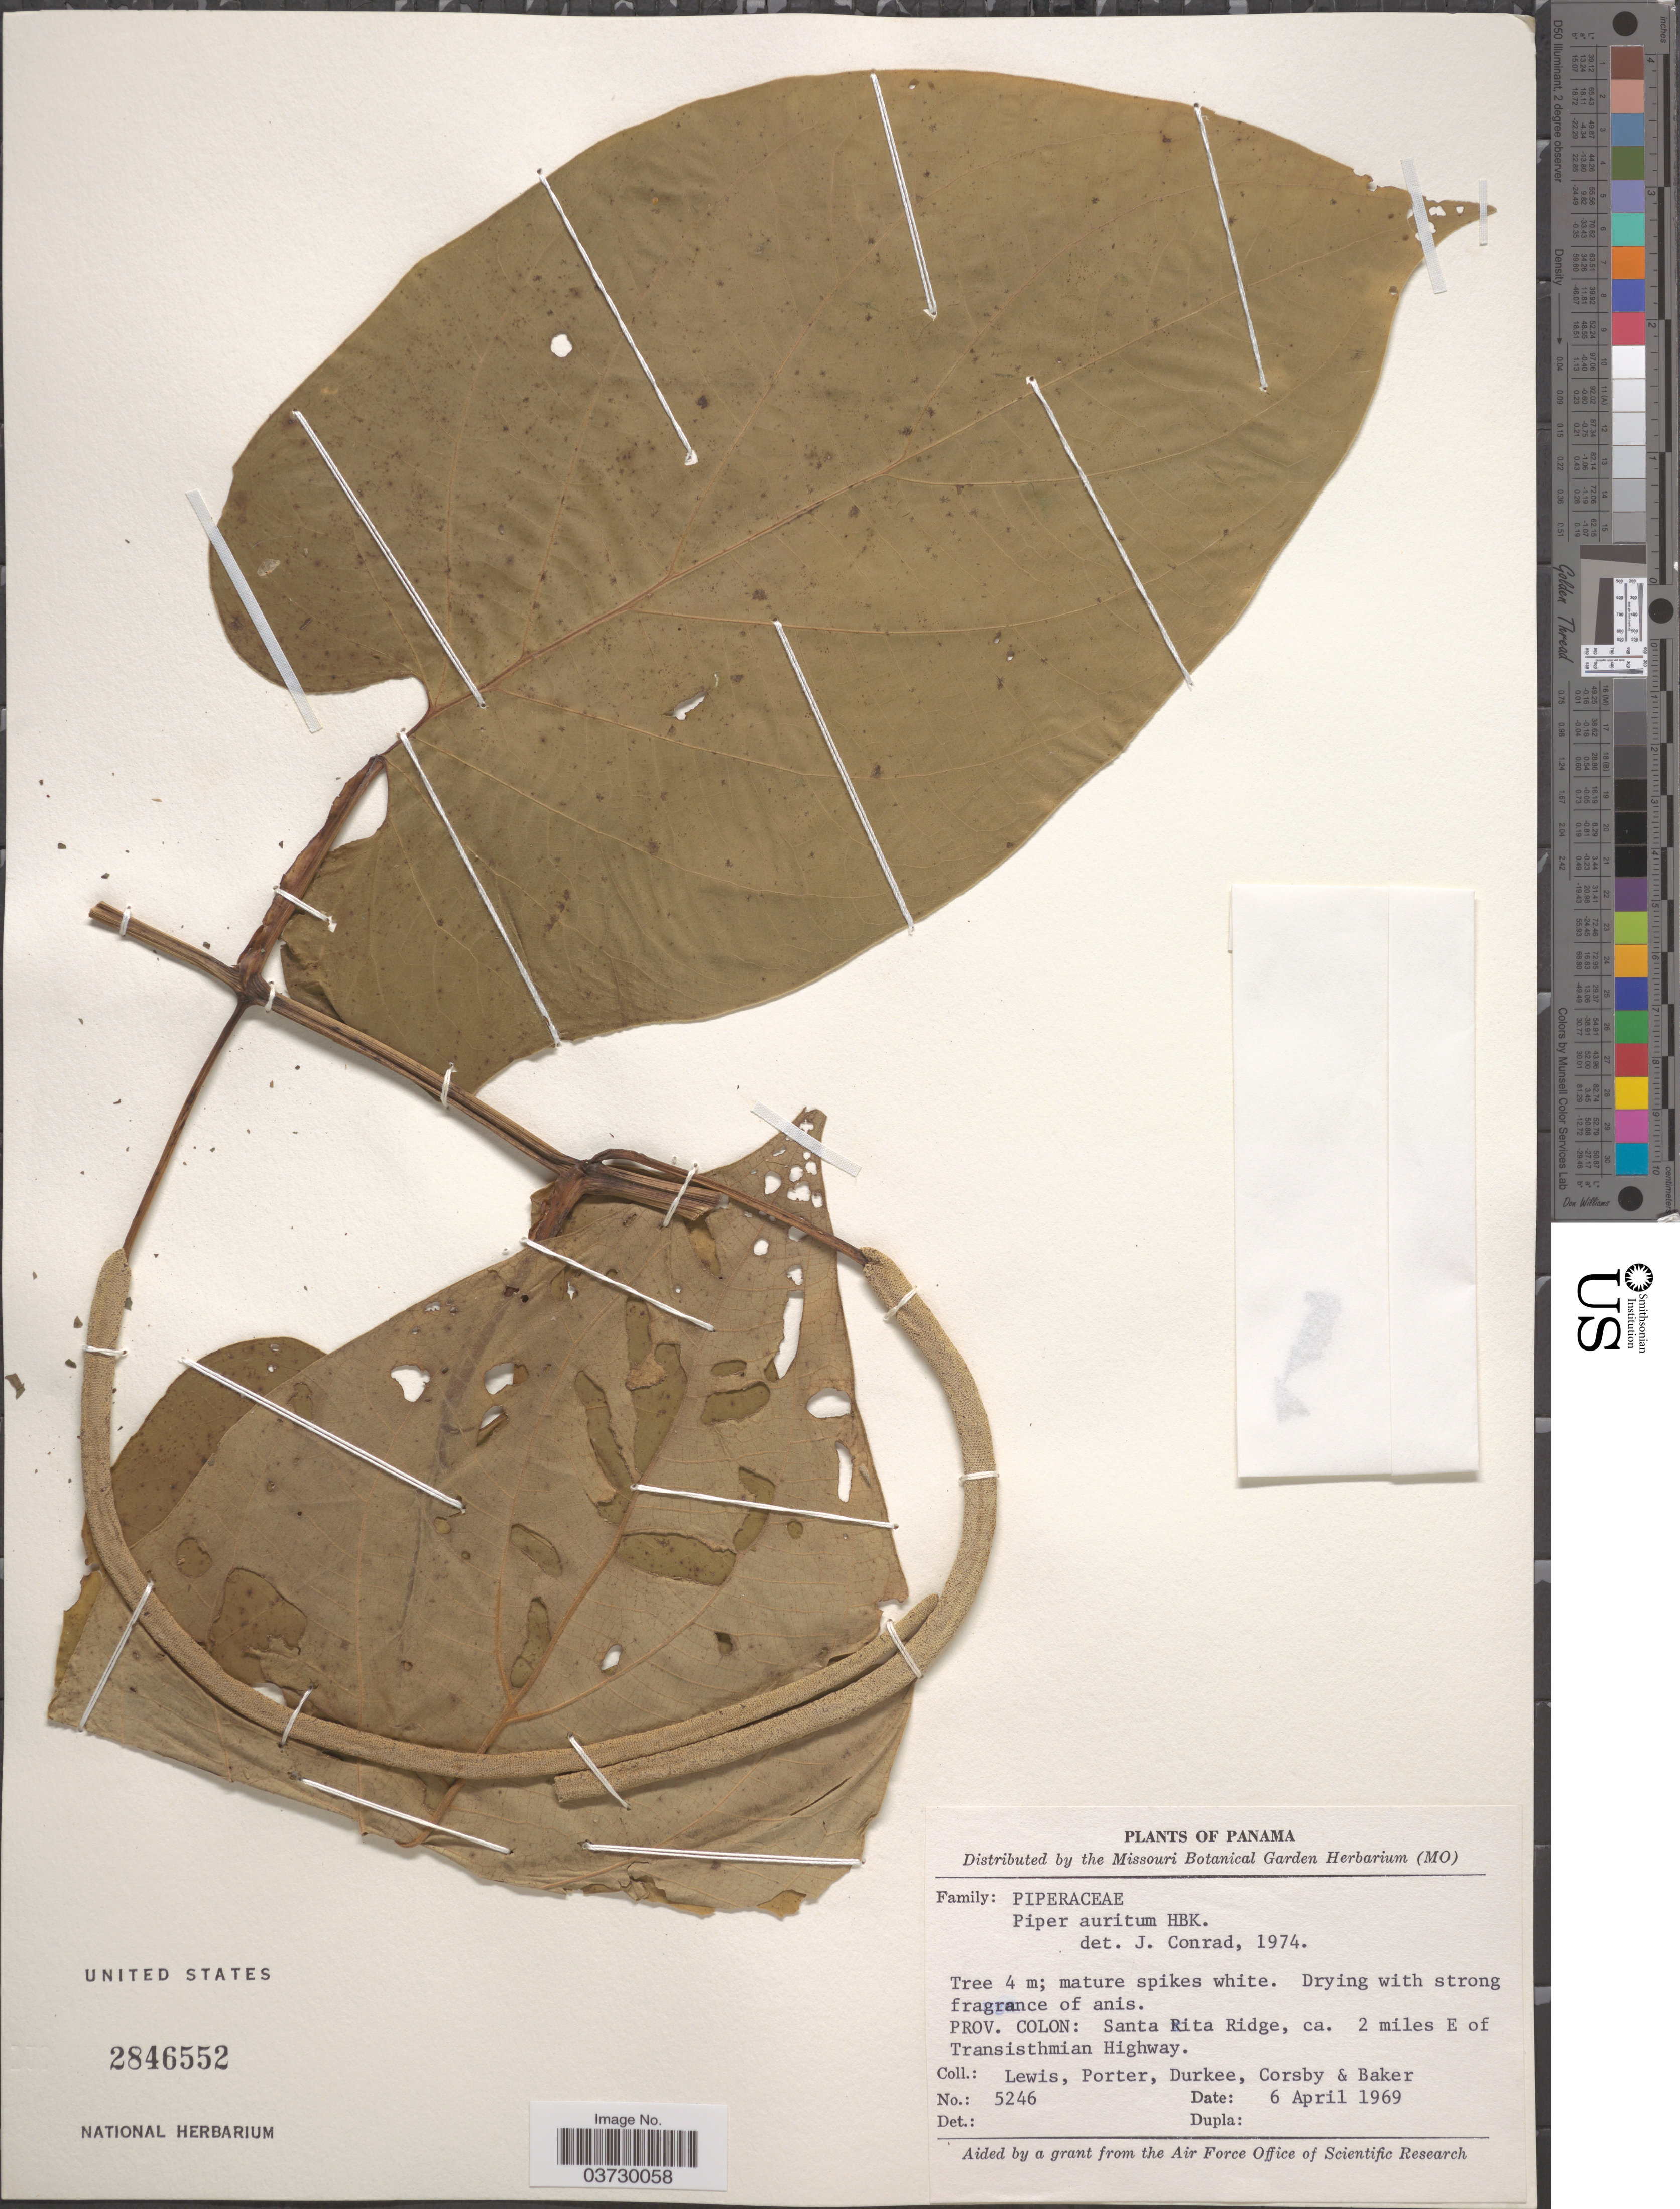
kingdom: Plantae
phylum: Tracheophyta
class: Magnoliopsida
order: Piperales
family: Piperaceae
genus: Piper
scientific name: Piper auritum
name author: Kunth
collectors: -- Lewis, -- Porter, Durkee, Corsby & -- Baker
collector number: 5246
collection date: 1969-04-06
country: Panama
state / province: Colón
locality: Santa Rita Ridge, ca. 2 miles E of Transisthmian Highway.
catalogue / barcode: US 2846552